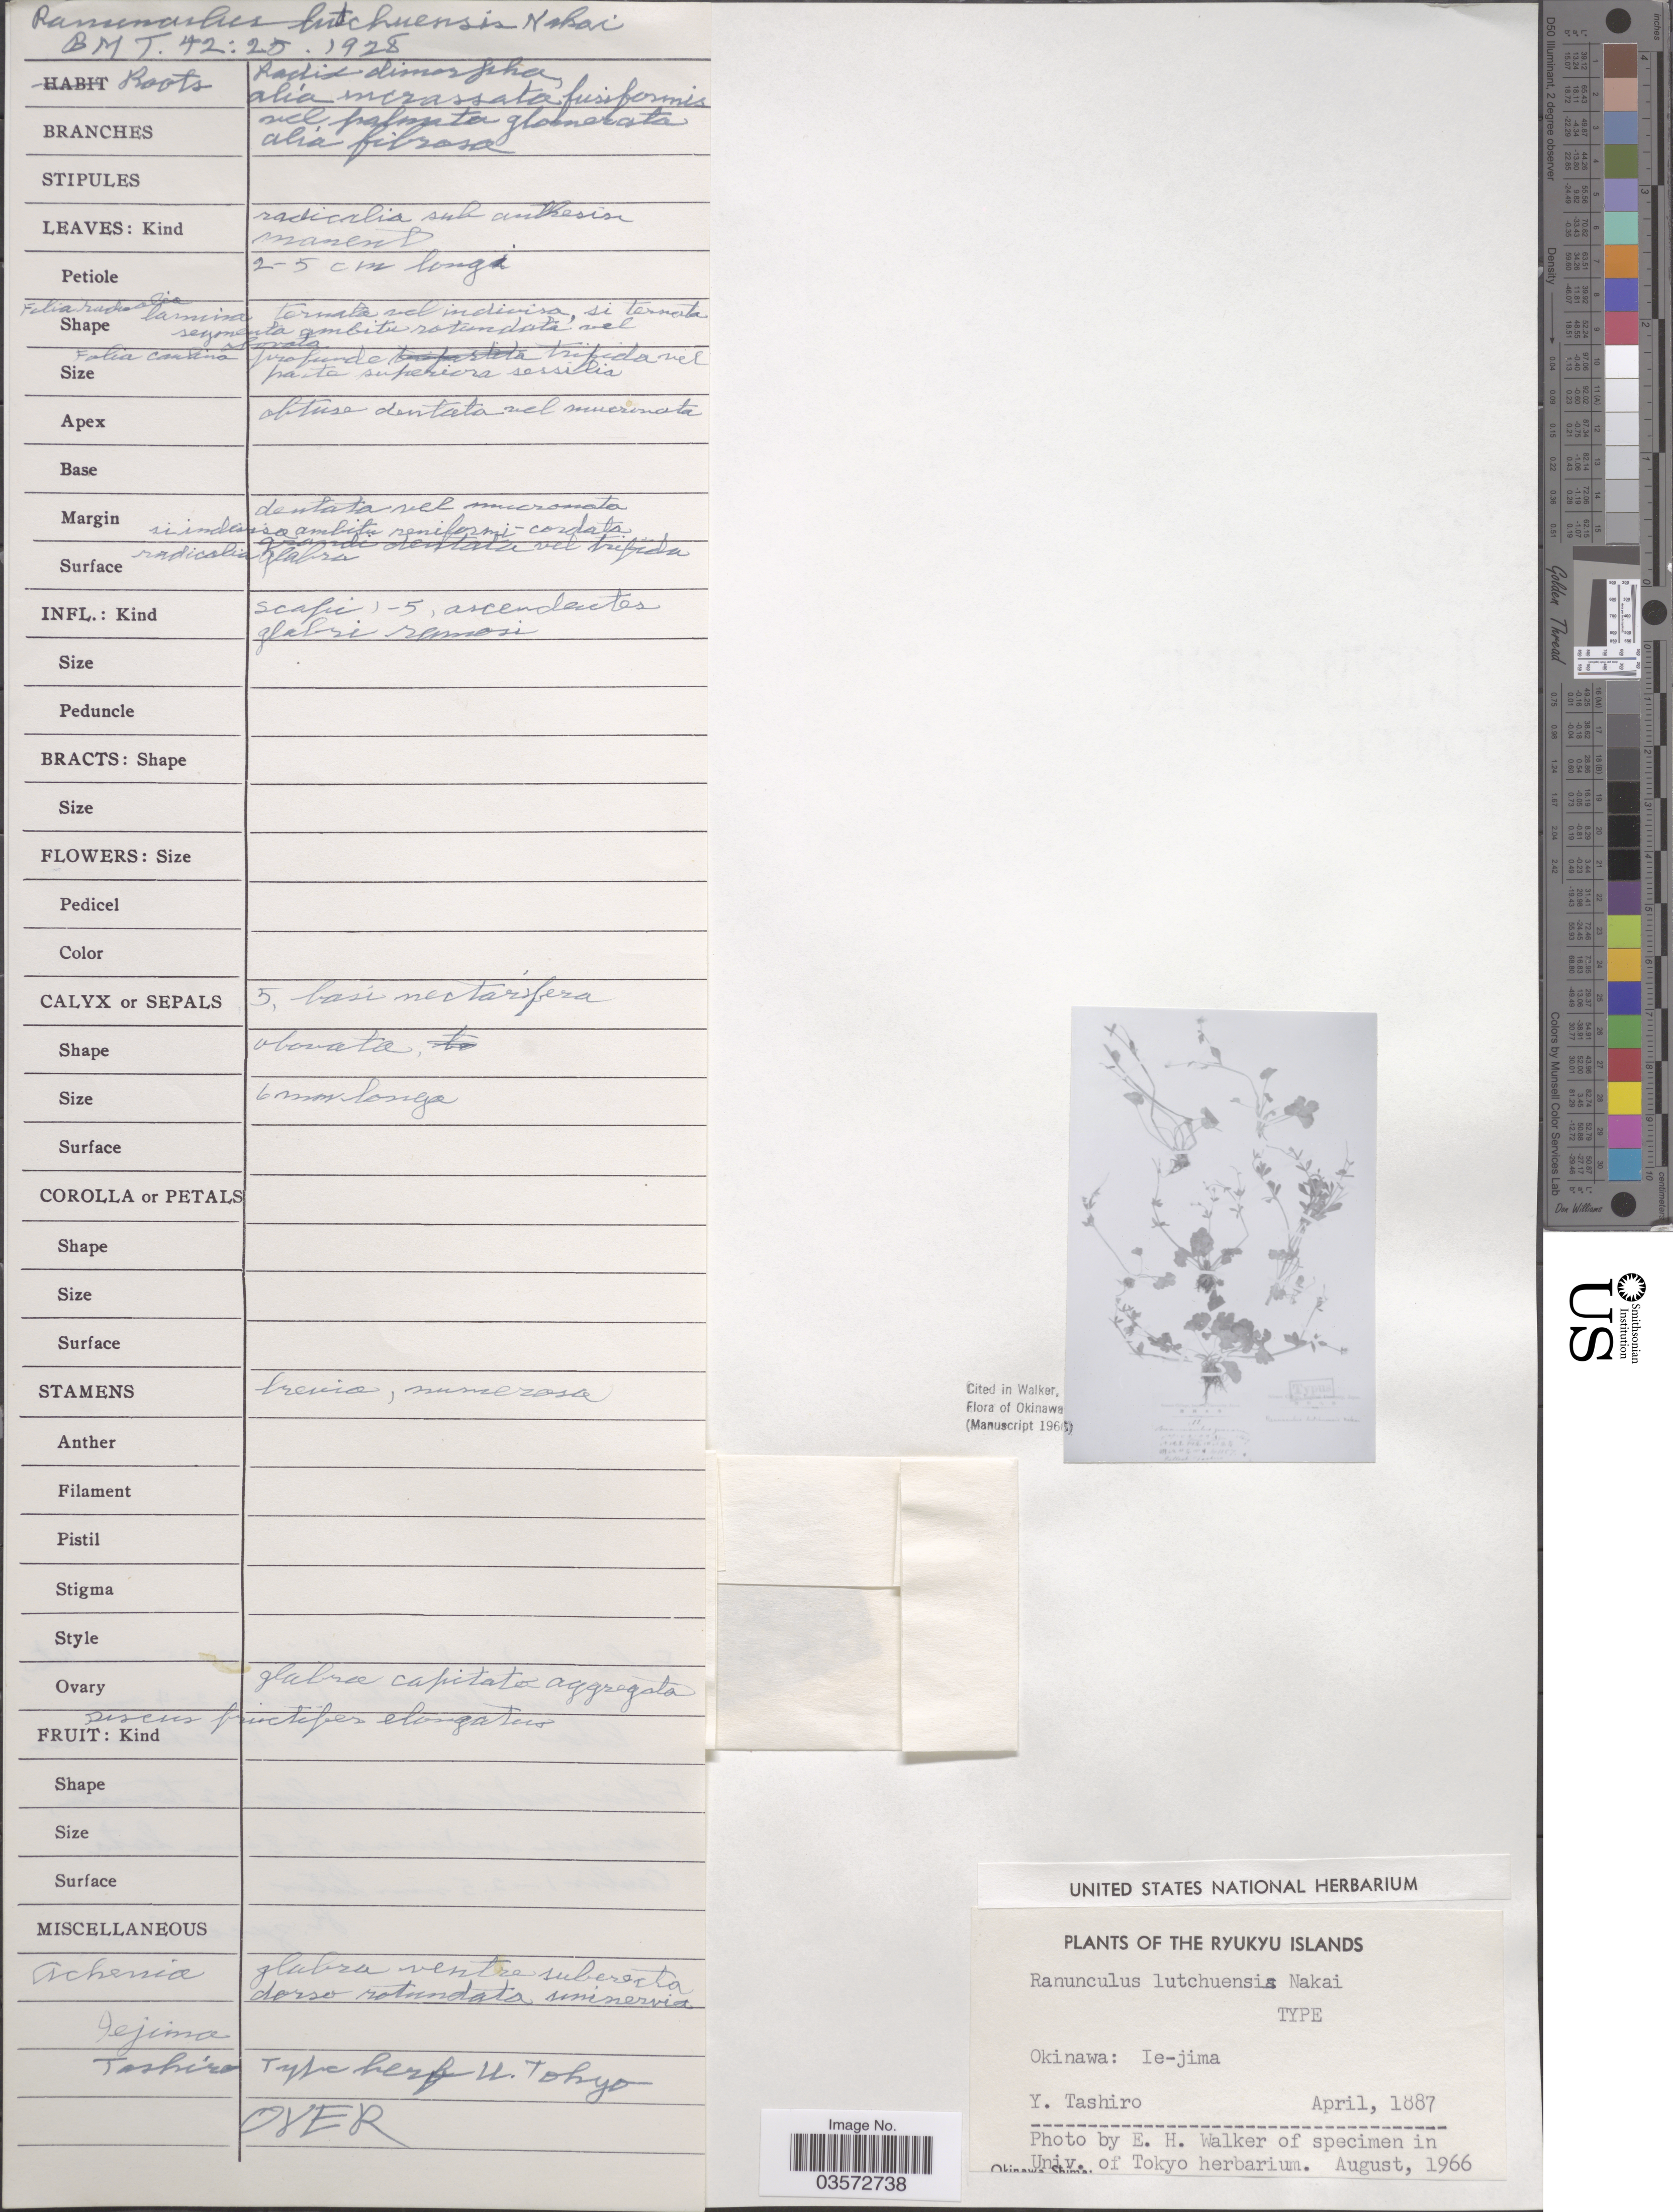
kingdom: Plantae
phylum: Tracheophyta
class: Magnoliopsida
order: Ranunculales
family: Ranunculaceae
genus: Ranunculus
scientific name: Ranunculus macrorrhynchus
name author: Boiss.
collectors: Y. Tashiro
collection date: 1887-04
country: Japan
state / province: Okinawa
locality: Ie-jima. The Ryukyu Islands.